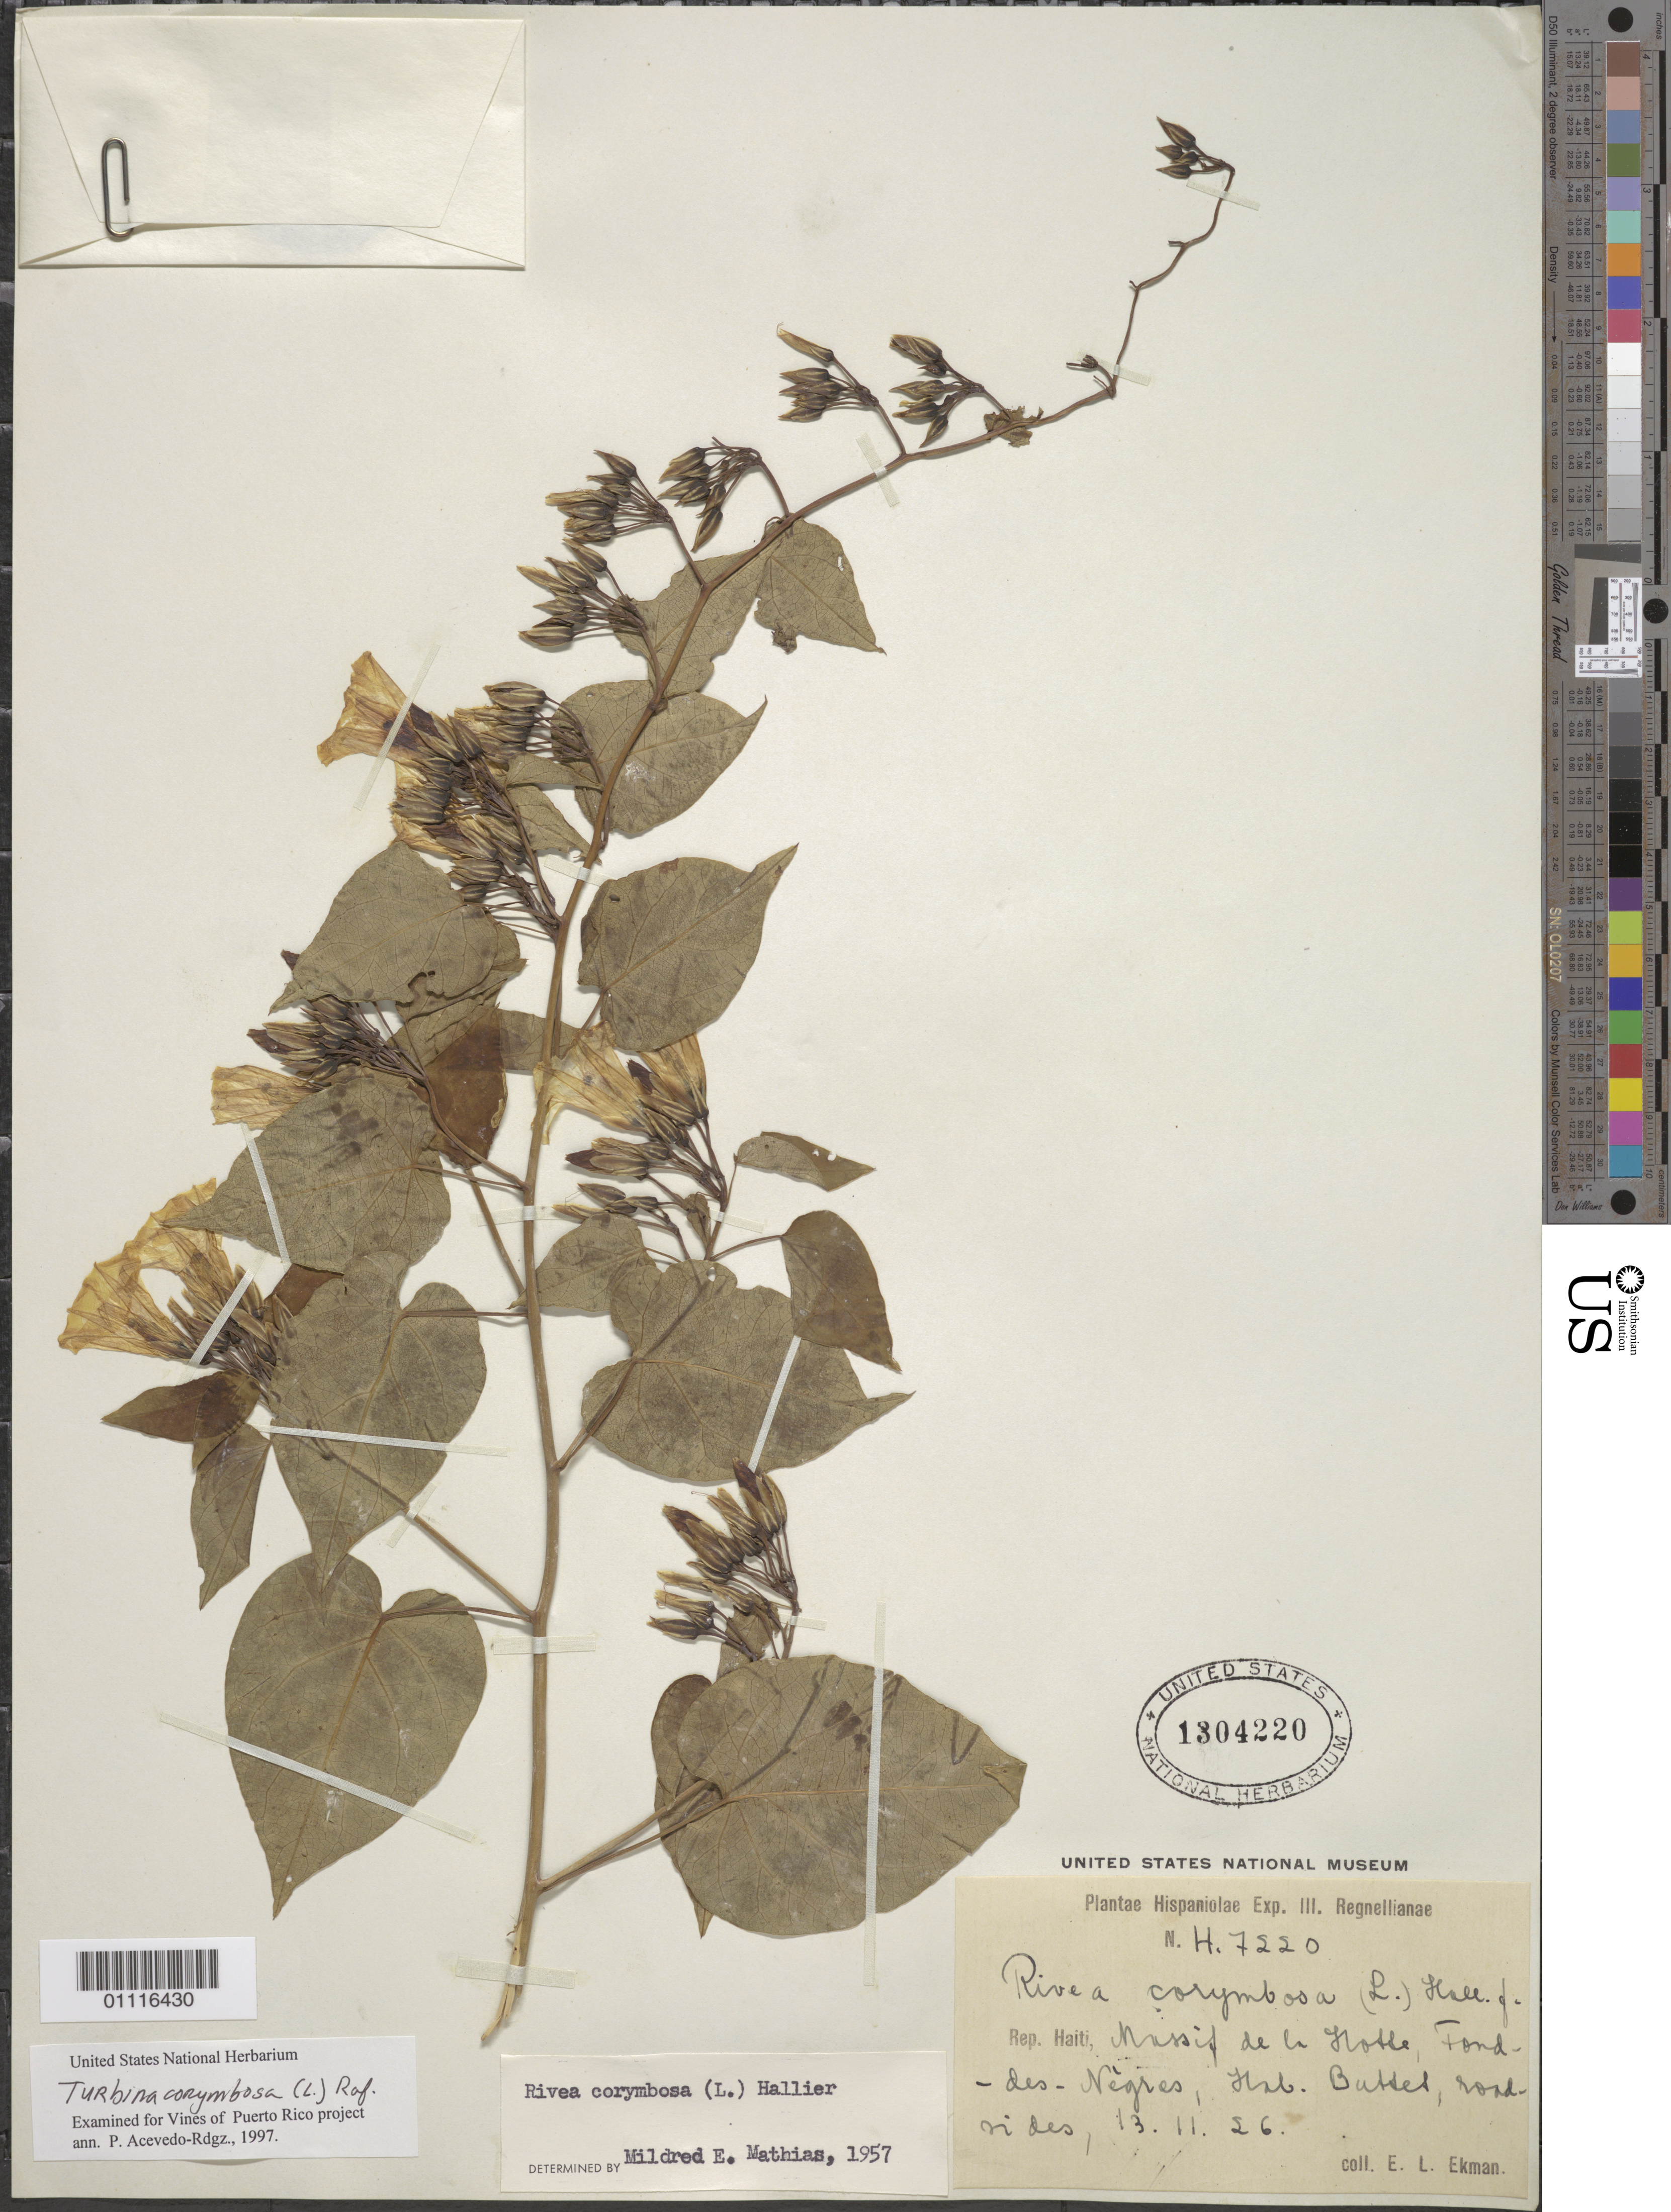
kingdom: Plantae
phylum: Tracheophyta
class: Magnoliopsida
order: Solanales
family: Convolvulaceae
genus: Turbina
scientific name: Turbina corymbosa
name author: (L.) Raf.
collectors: E. L. Ekman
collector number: H 7220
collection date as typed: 13 Nov 1926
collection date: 1926-11-13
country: Haiti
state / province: Nippes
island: Hispaniola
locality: Maissif de la Hotte, Fond-des-Negres, Hal Buttes, road-si des.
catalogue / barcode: US 1304220